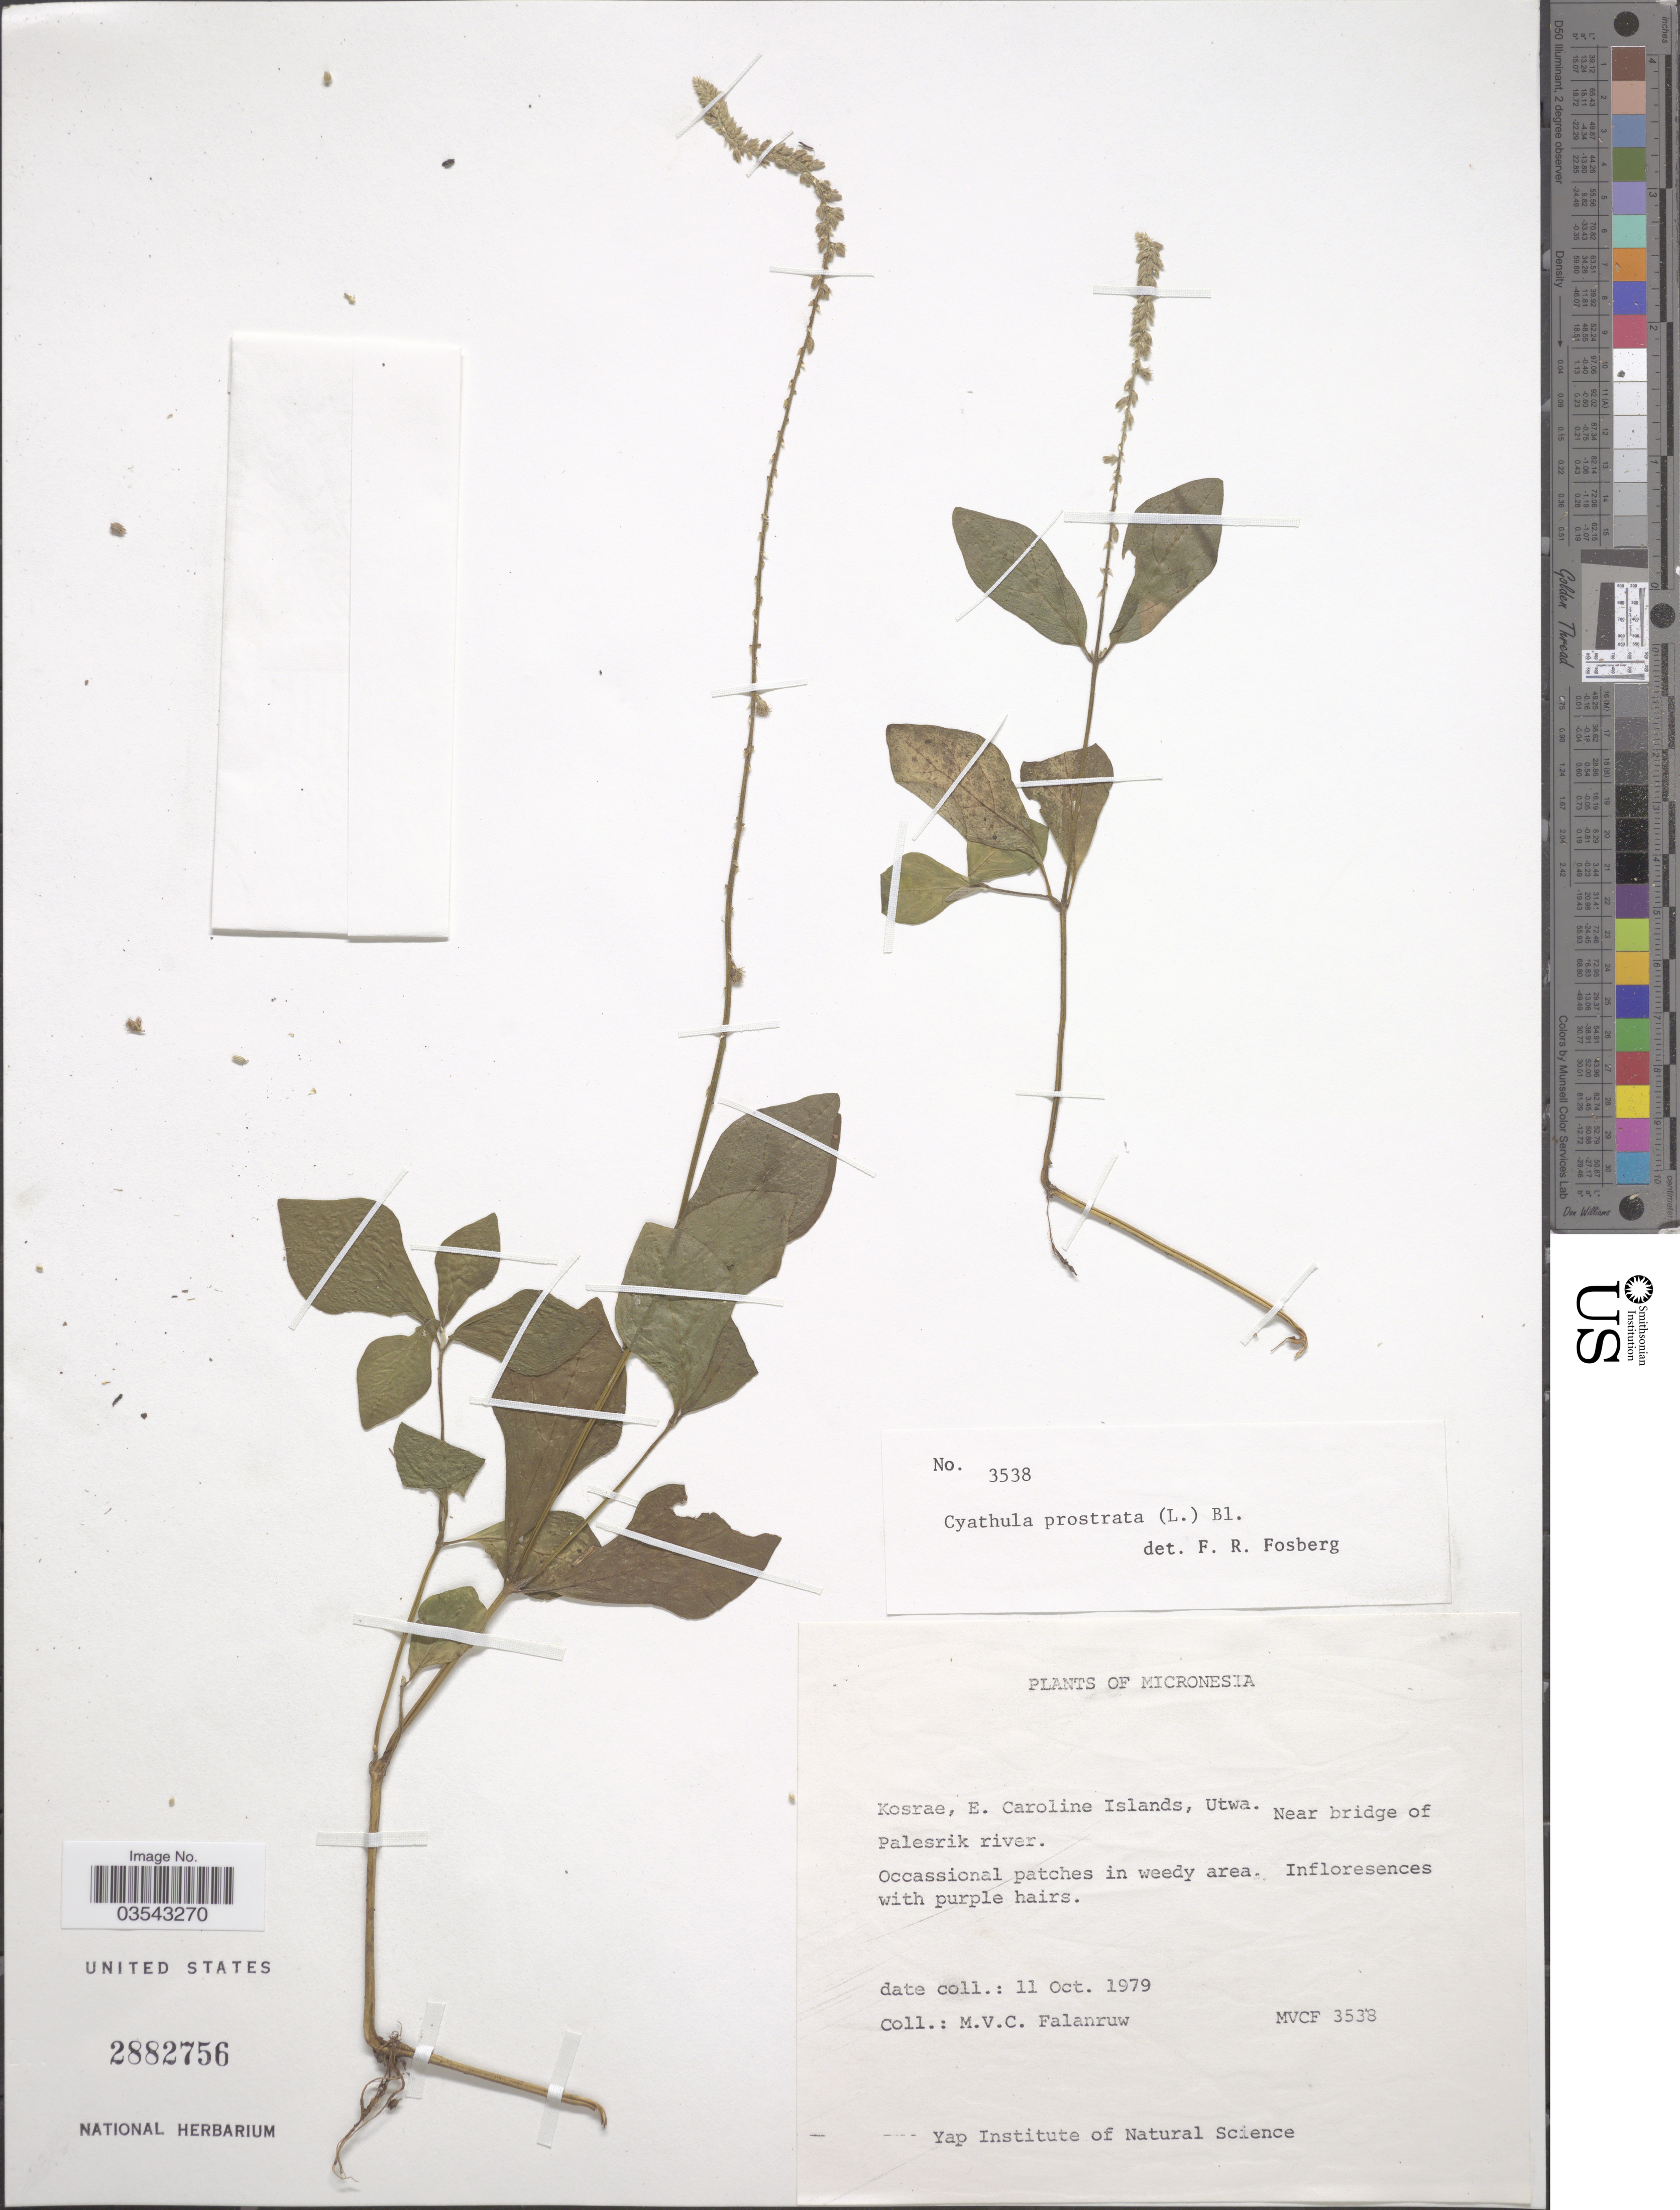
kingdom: Plantae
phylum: Tracheophyta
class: Magnoliopsida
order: Caryophyllales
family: Amaranthaceae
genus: Cyathula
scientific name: Cyathula prostrata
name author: (L.) Blume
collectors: M. V. Falanruw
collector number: MVCF 3538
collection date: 1979-10-11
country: Micronesia, Federated States of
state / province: Kosrae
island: Kosrae [Kusaie]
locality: Micronesia. E. Caroline Islands, Utwa. Near bridge of Palesrik river.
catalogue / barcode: US 2882756